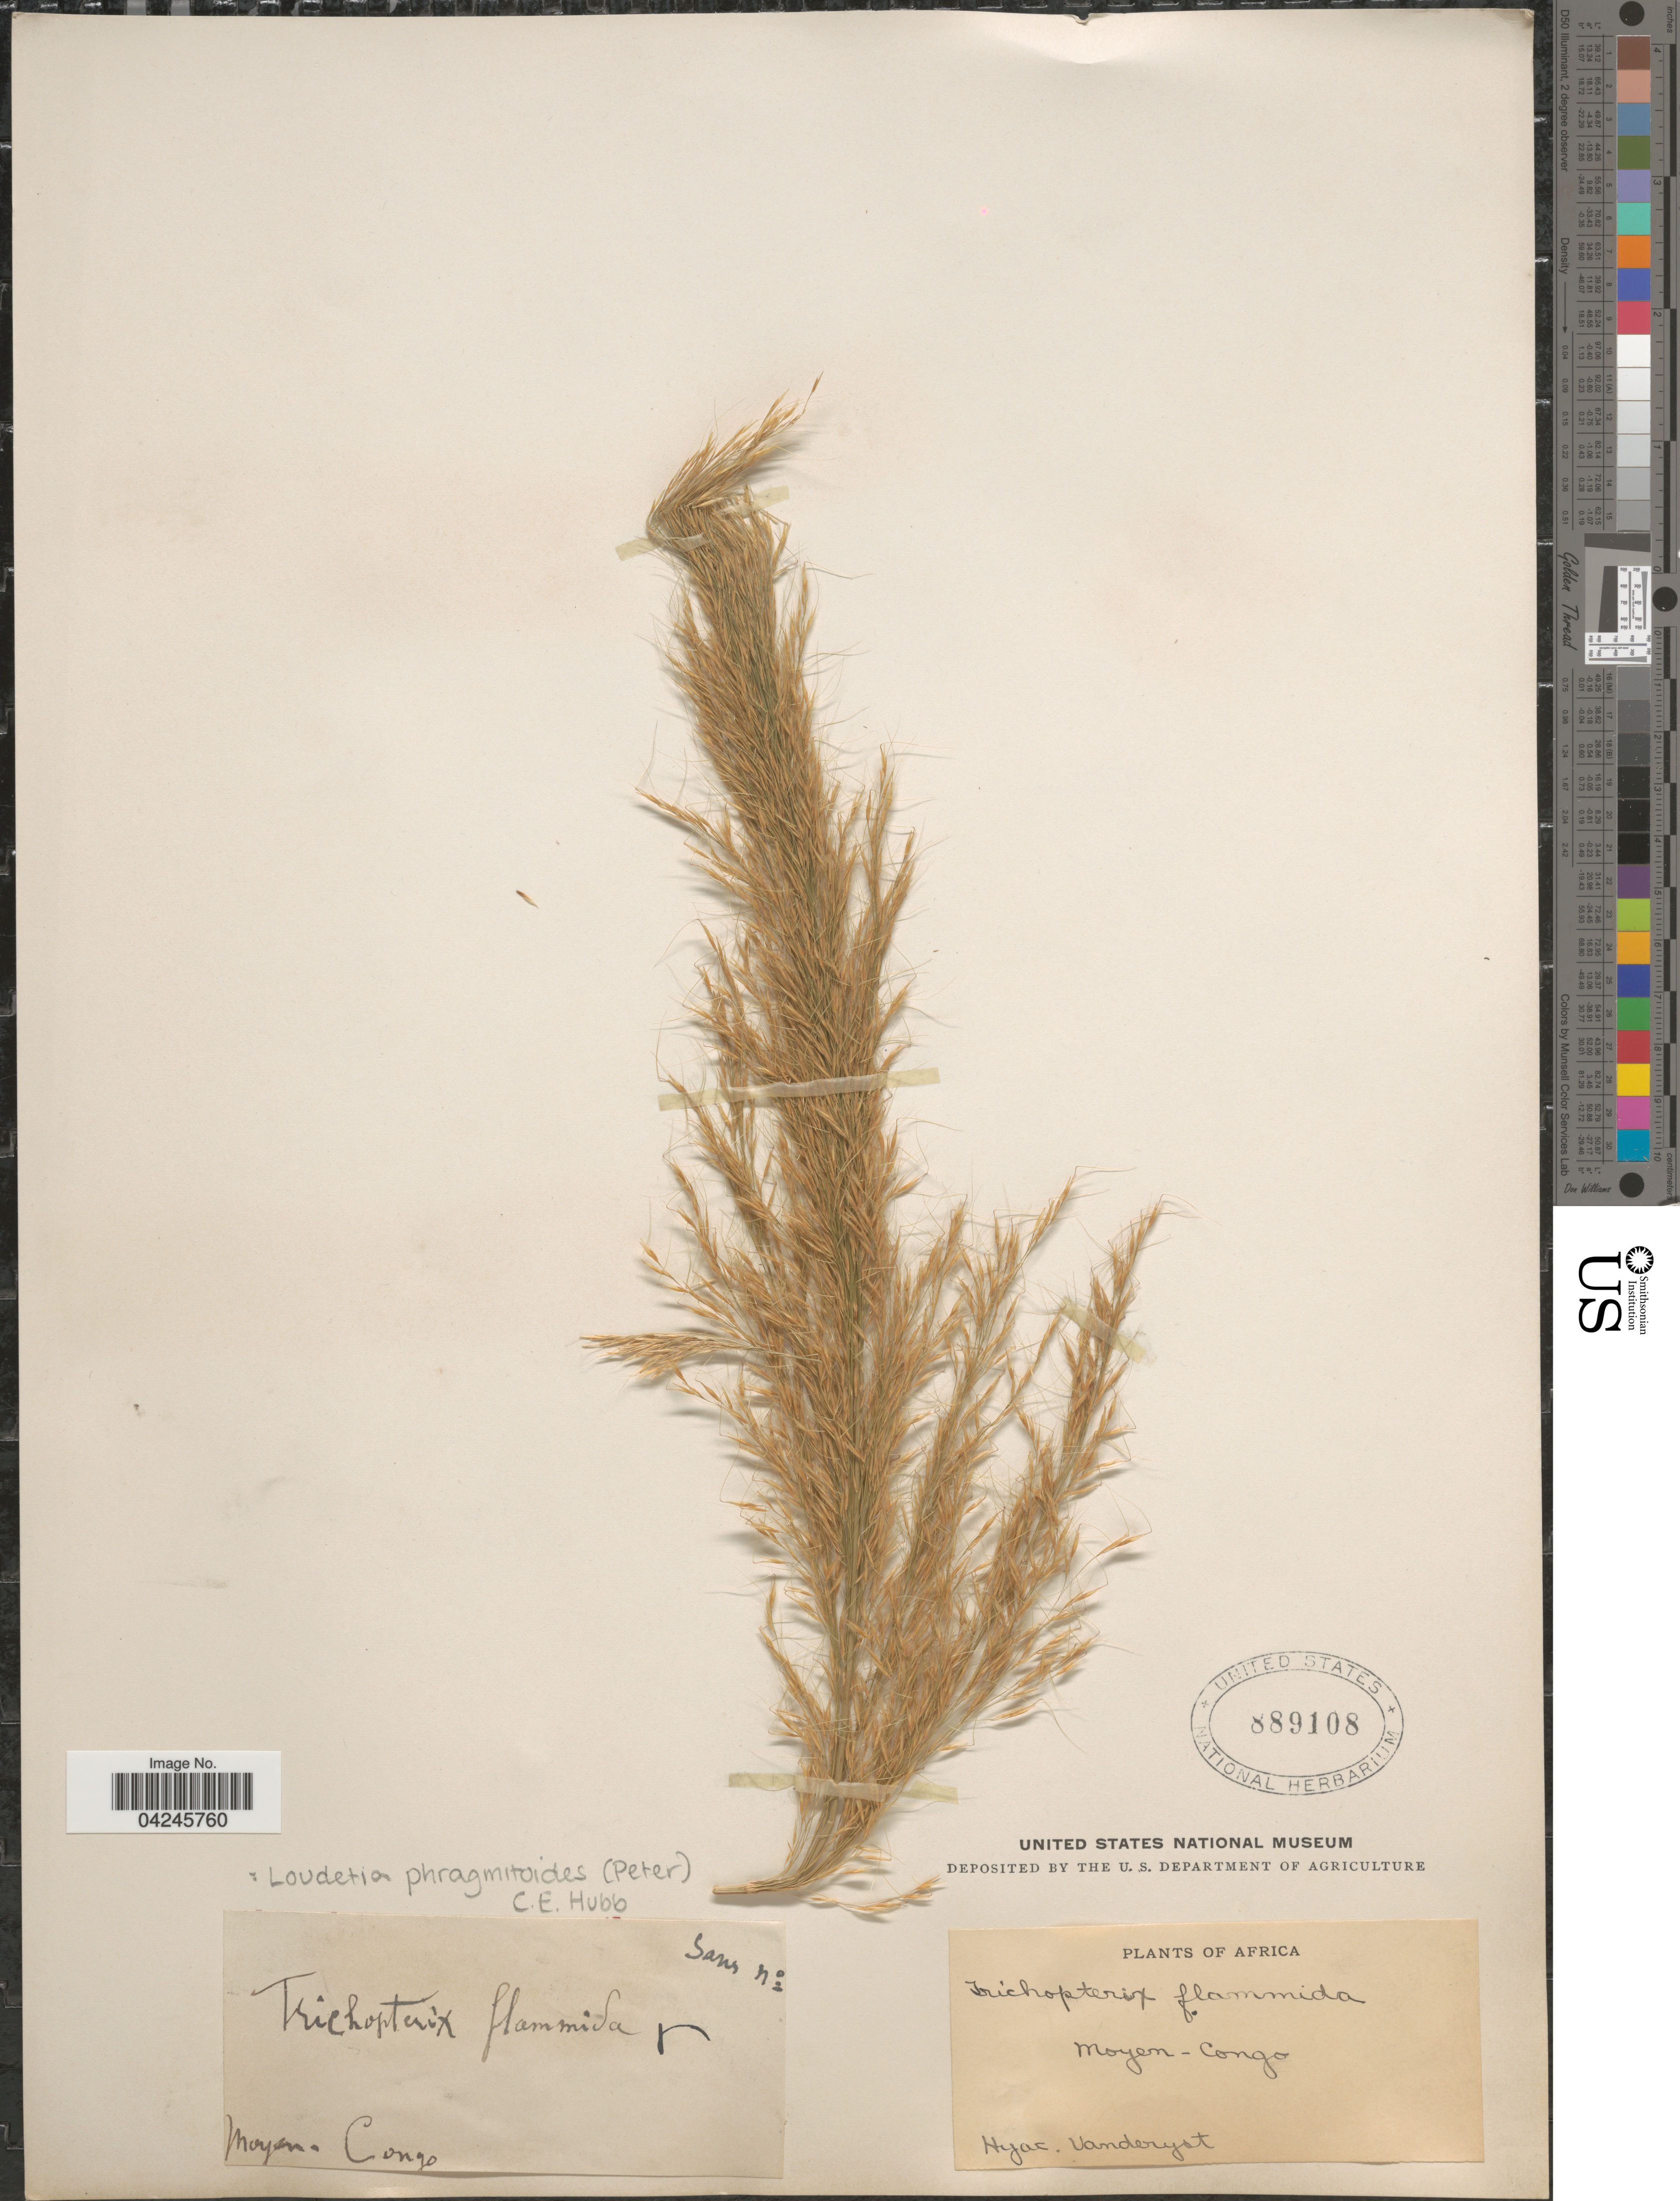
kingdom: Plantae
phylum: Tracheophyta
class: Liliopsida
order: Poales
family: Poaceae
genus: Loudetia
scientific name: Loudetia phragmitoides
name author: (Peter) C.E. Hubb.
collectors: H. J. R. Vanderyst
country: Congo, Democratic Republic of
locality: Africa. Moyen - Congo.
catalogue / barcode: US 889108